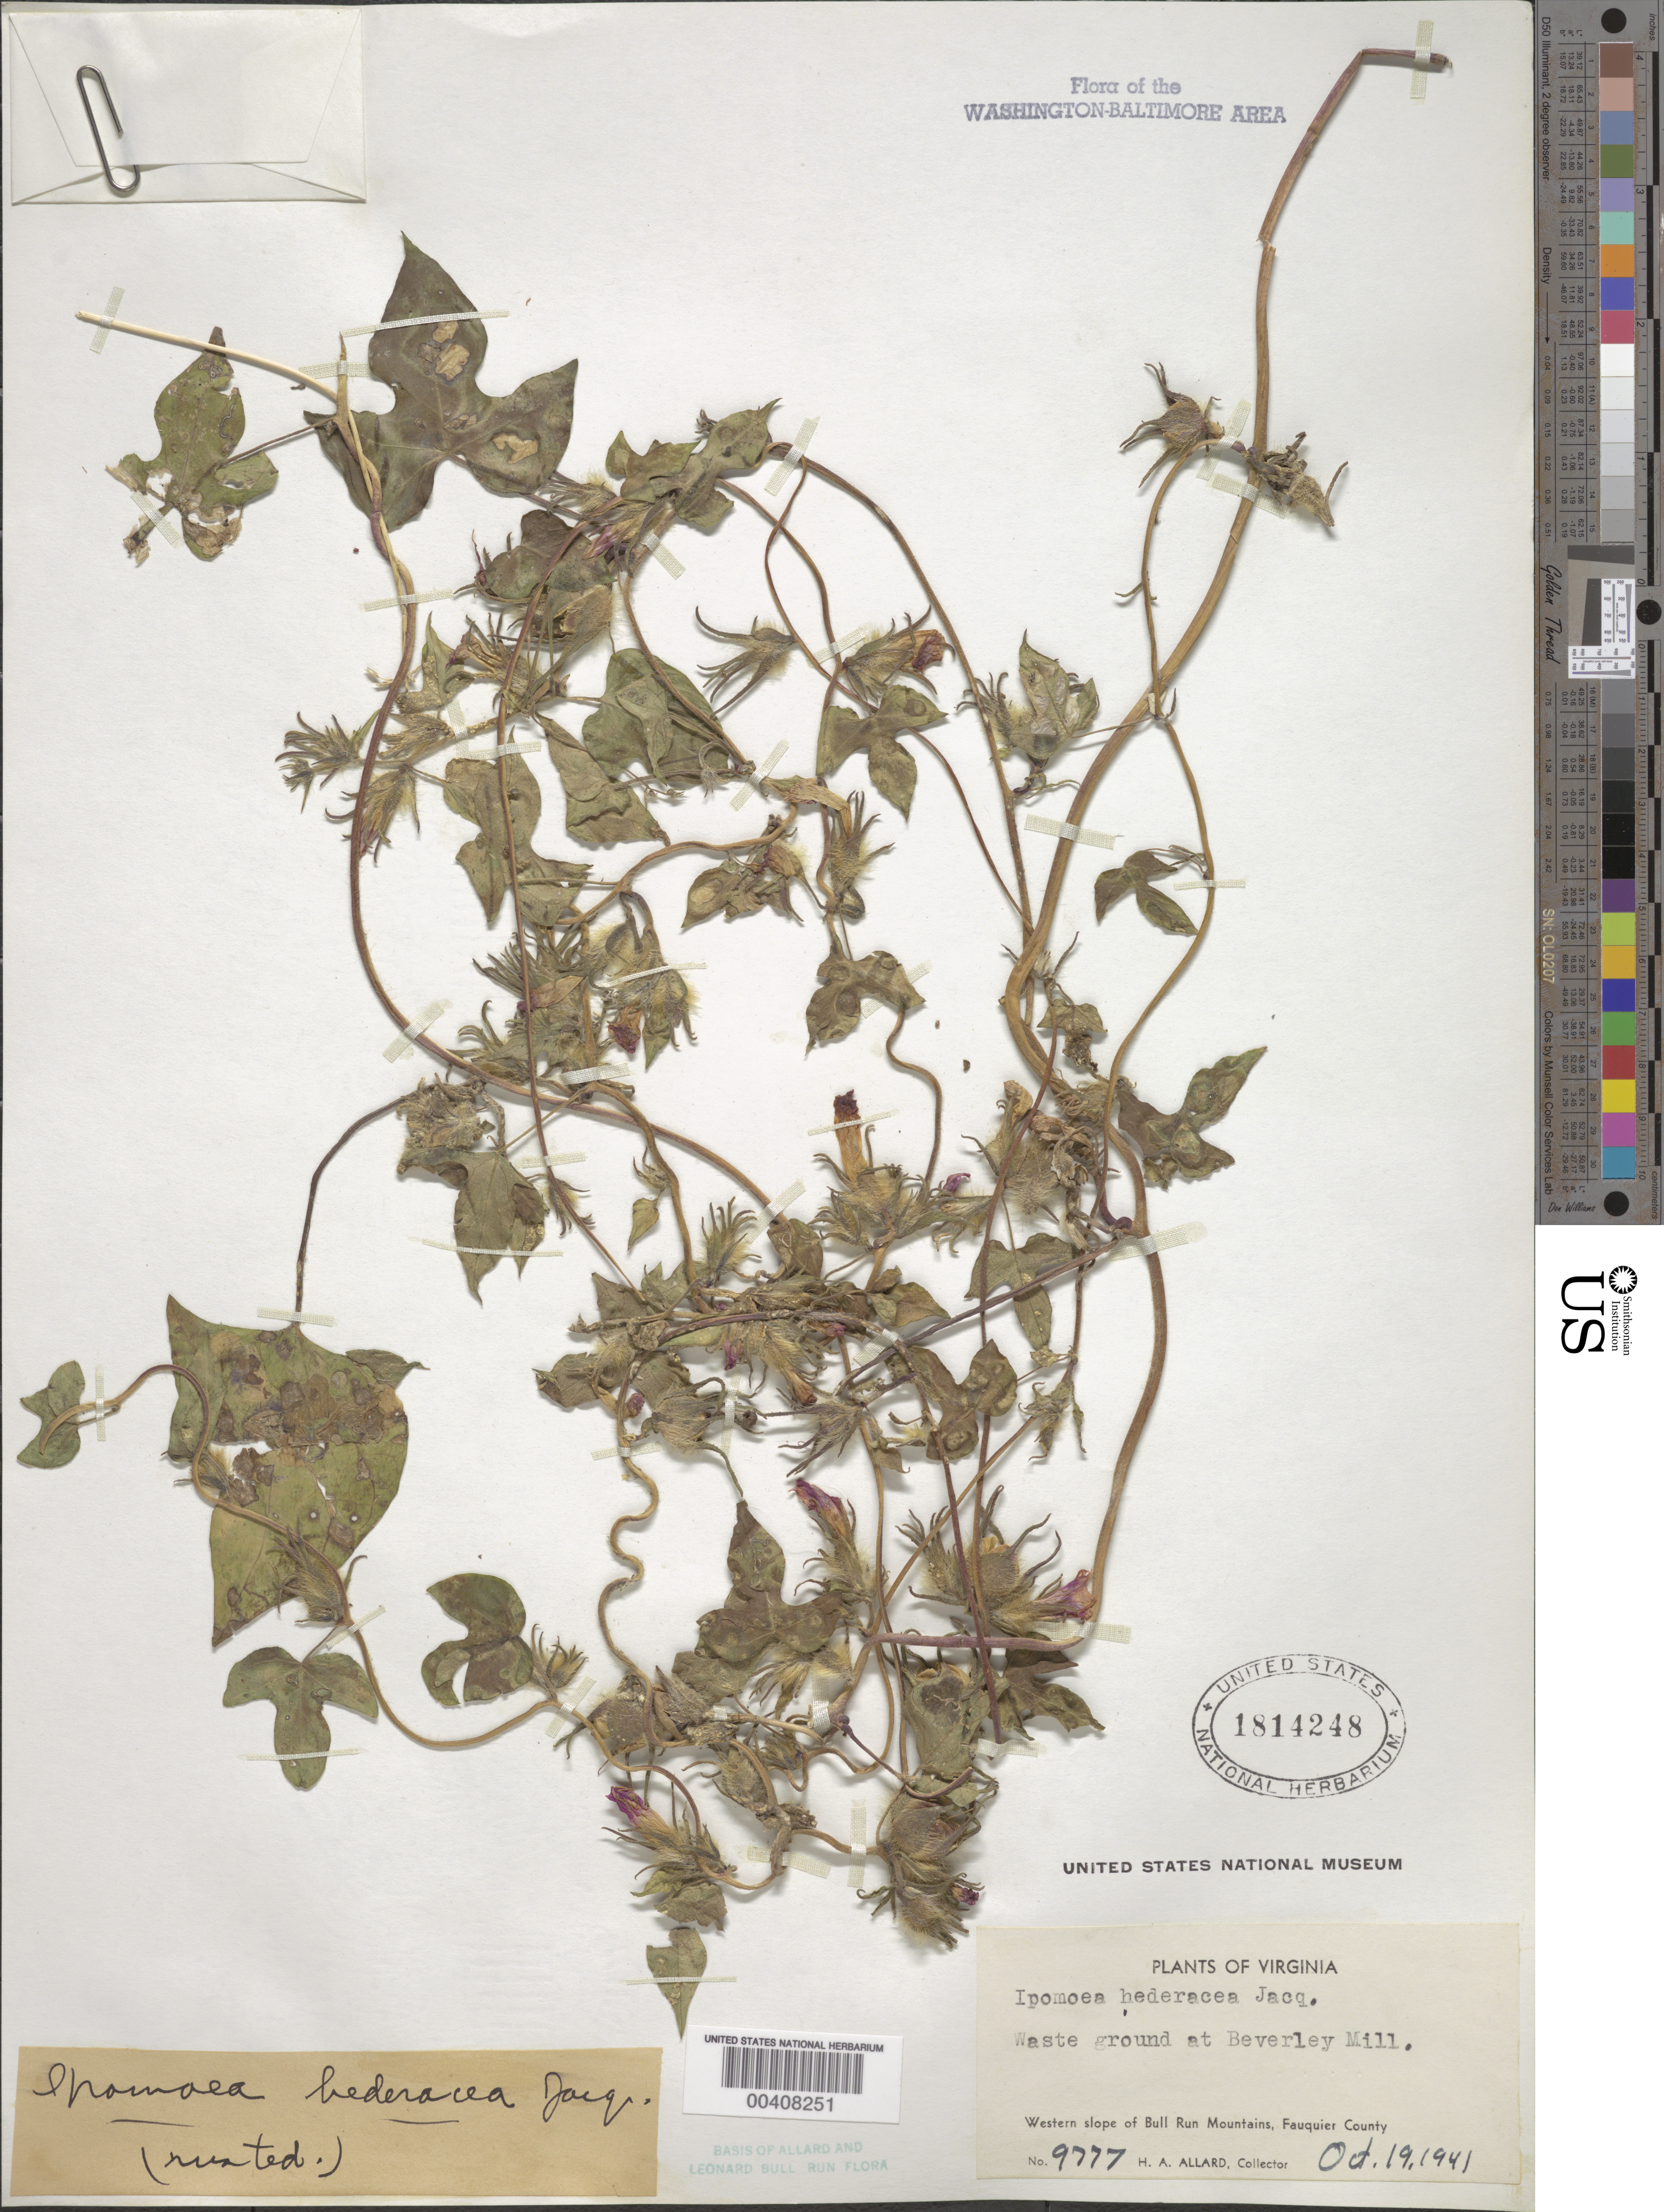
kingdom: Plantae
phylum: Tracheophyta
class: Magnoliopsida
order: Solanales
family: Convolvulaceae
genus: Ipomoea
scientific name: Ipomoea hederacea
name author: Jacq.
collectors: H. A. Allard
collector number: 9777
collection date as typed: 19 Oct 1941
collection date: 1941-10-19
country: United States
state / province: Virginia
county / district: Fauquier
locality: Beverley Mill, western slope of Bull Run Mountains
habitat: Waste ground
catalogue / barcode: US 1814248